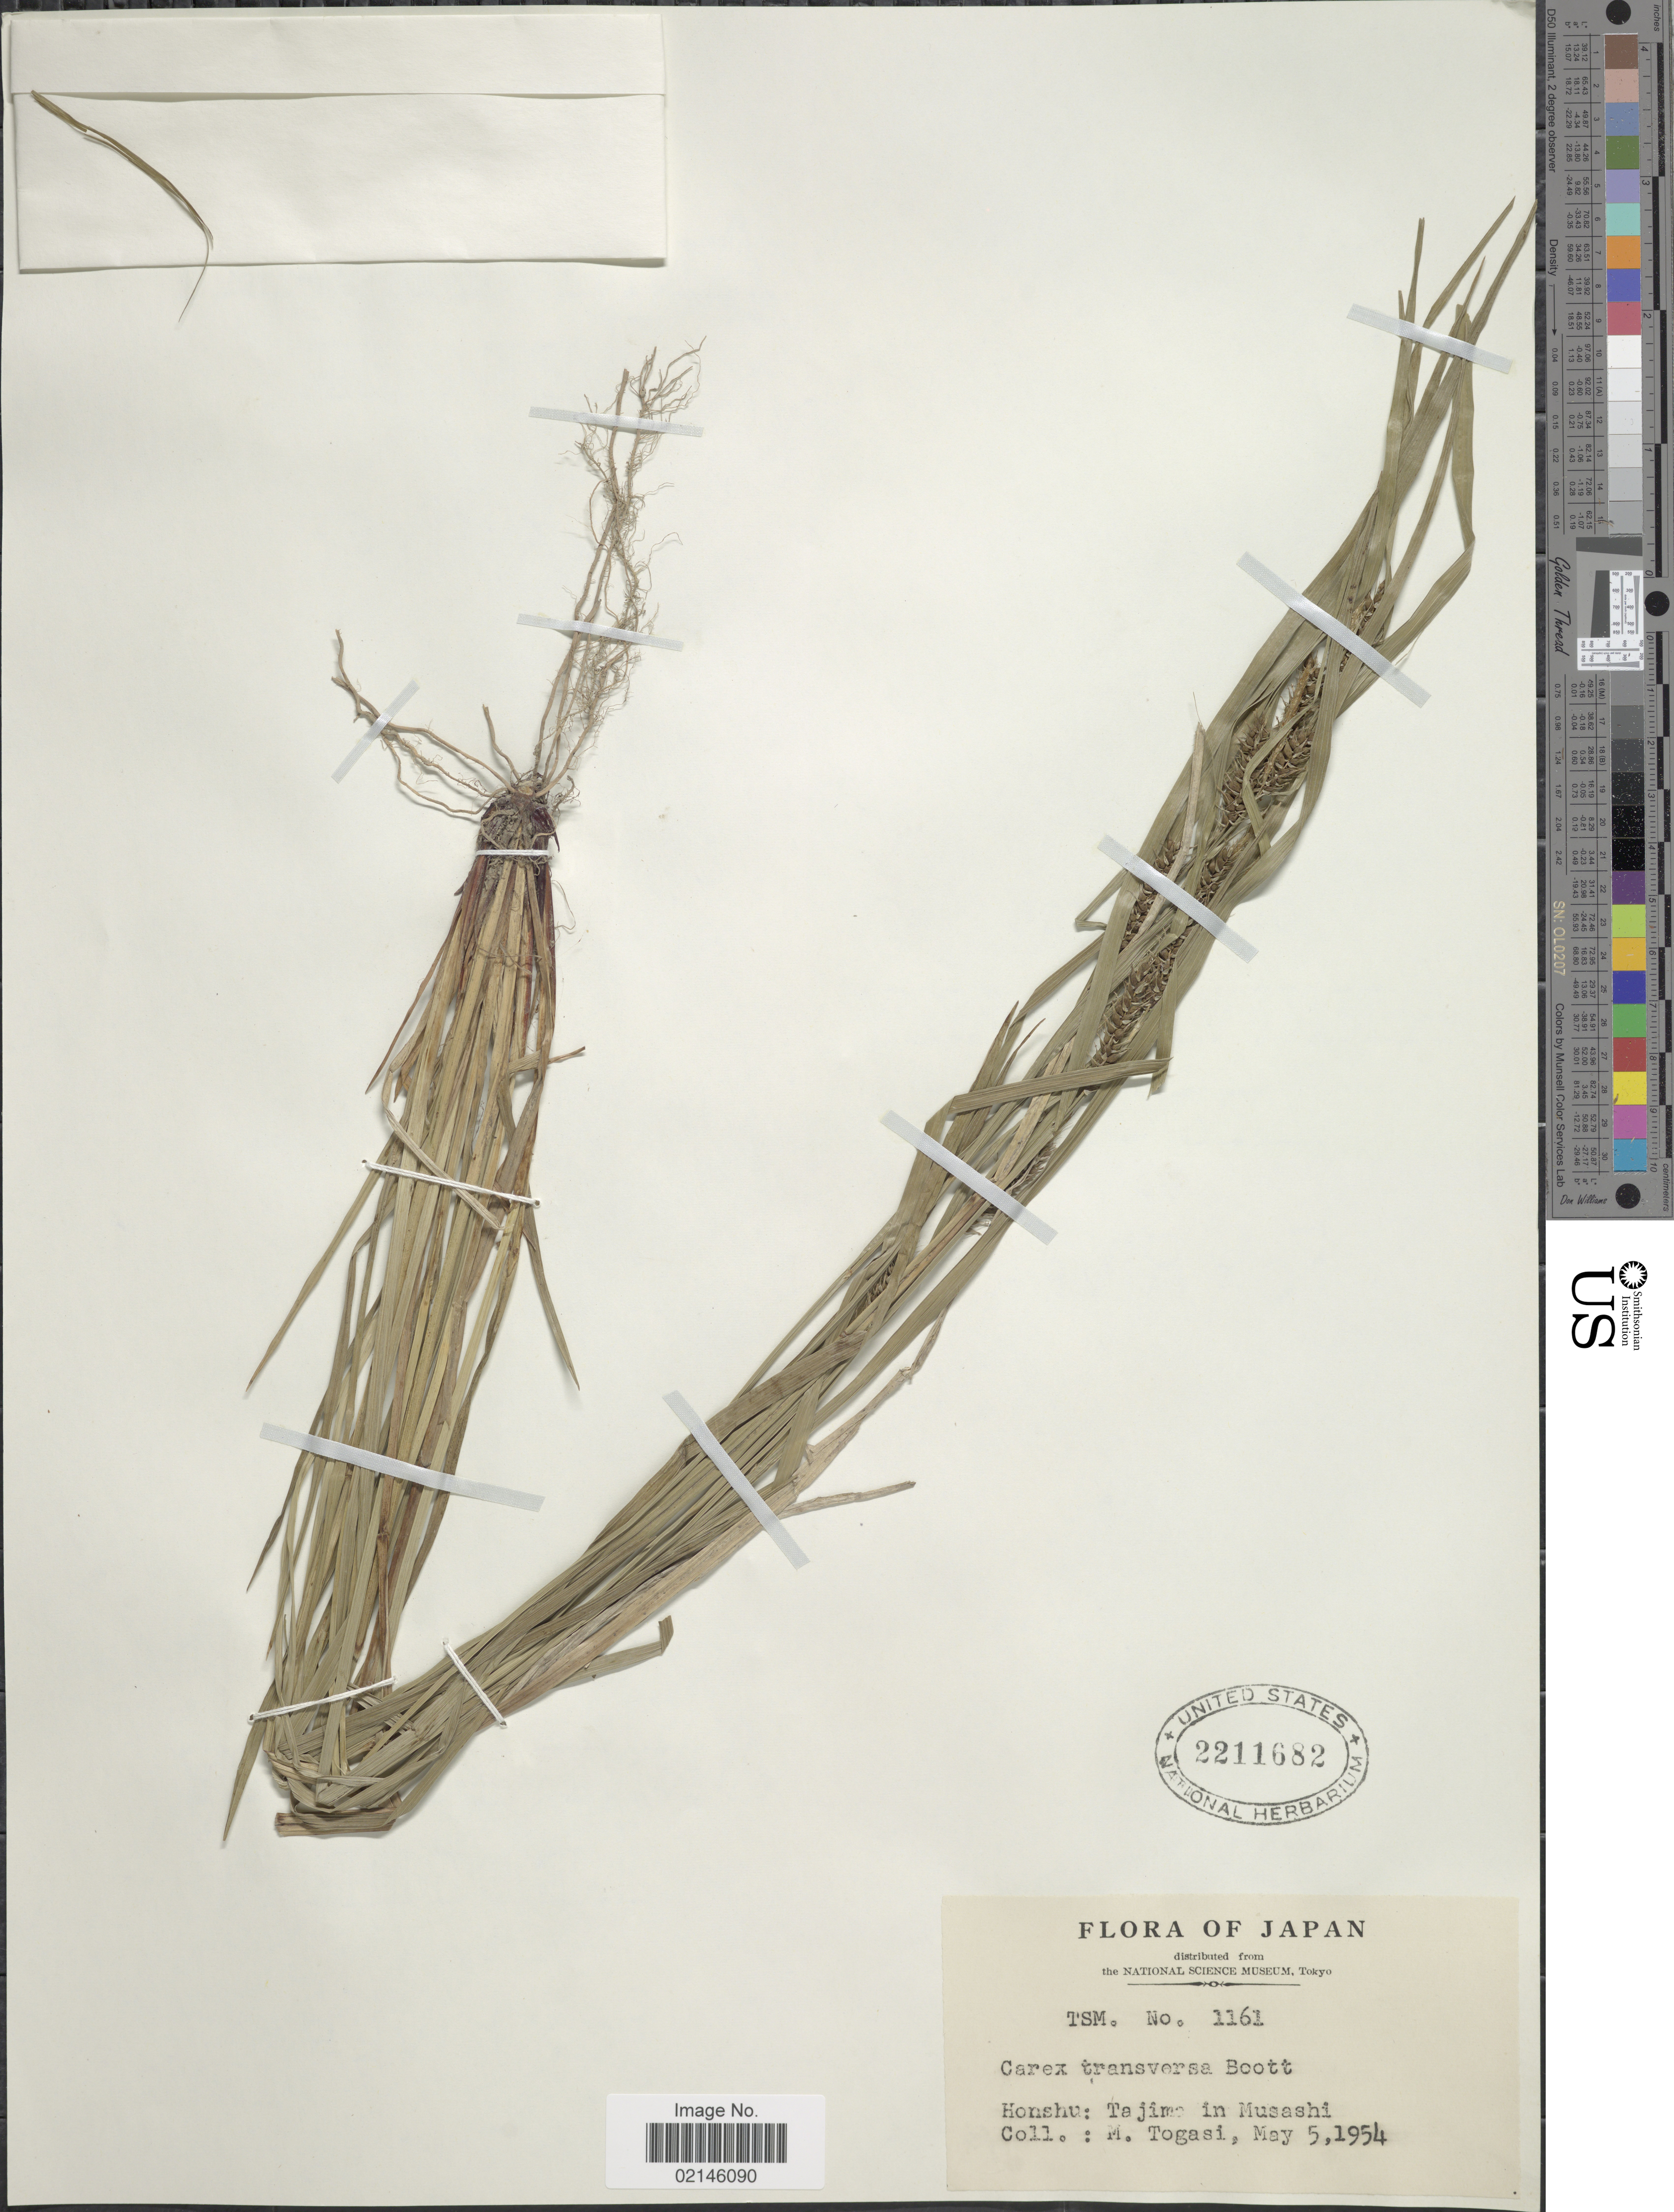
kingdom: Plantae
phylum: Tracheophyta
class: Liliopsida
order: Poales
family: Cyperaceae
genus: Carex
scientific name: Carex brownii subsp. transversa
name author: (Boott) J. Kern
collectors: M. Togasi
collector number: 1161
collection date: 1954-05-05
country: Japan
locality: Honshu: Tajima in Musashi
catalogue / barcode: US 2211682